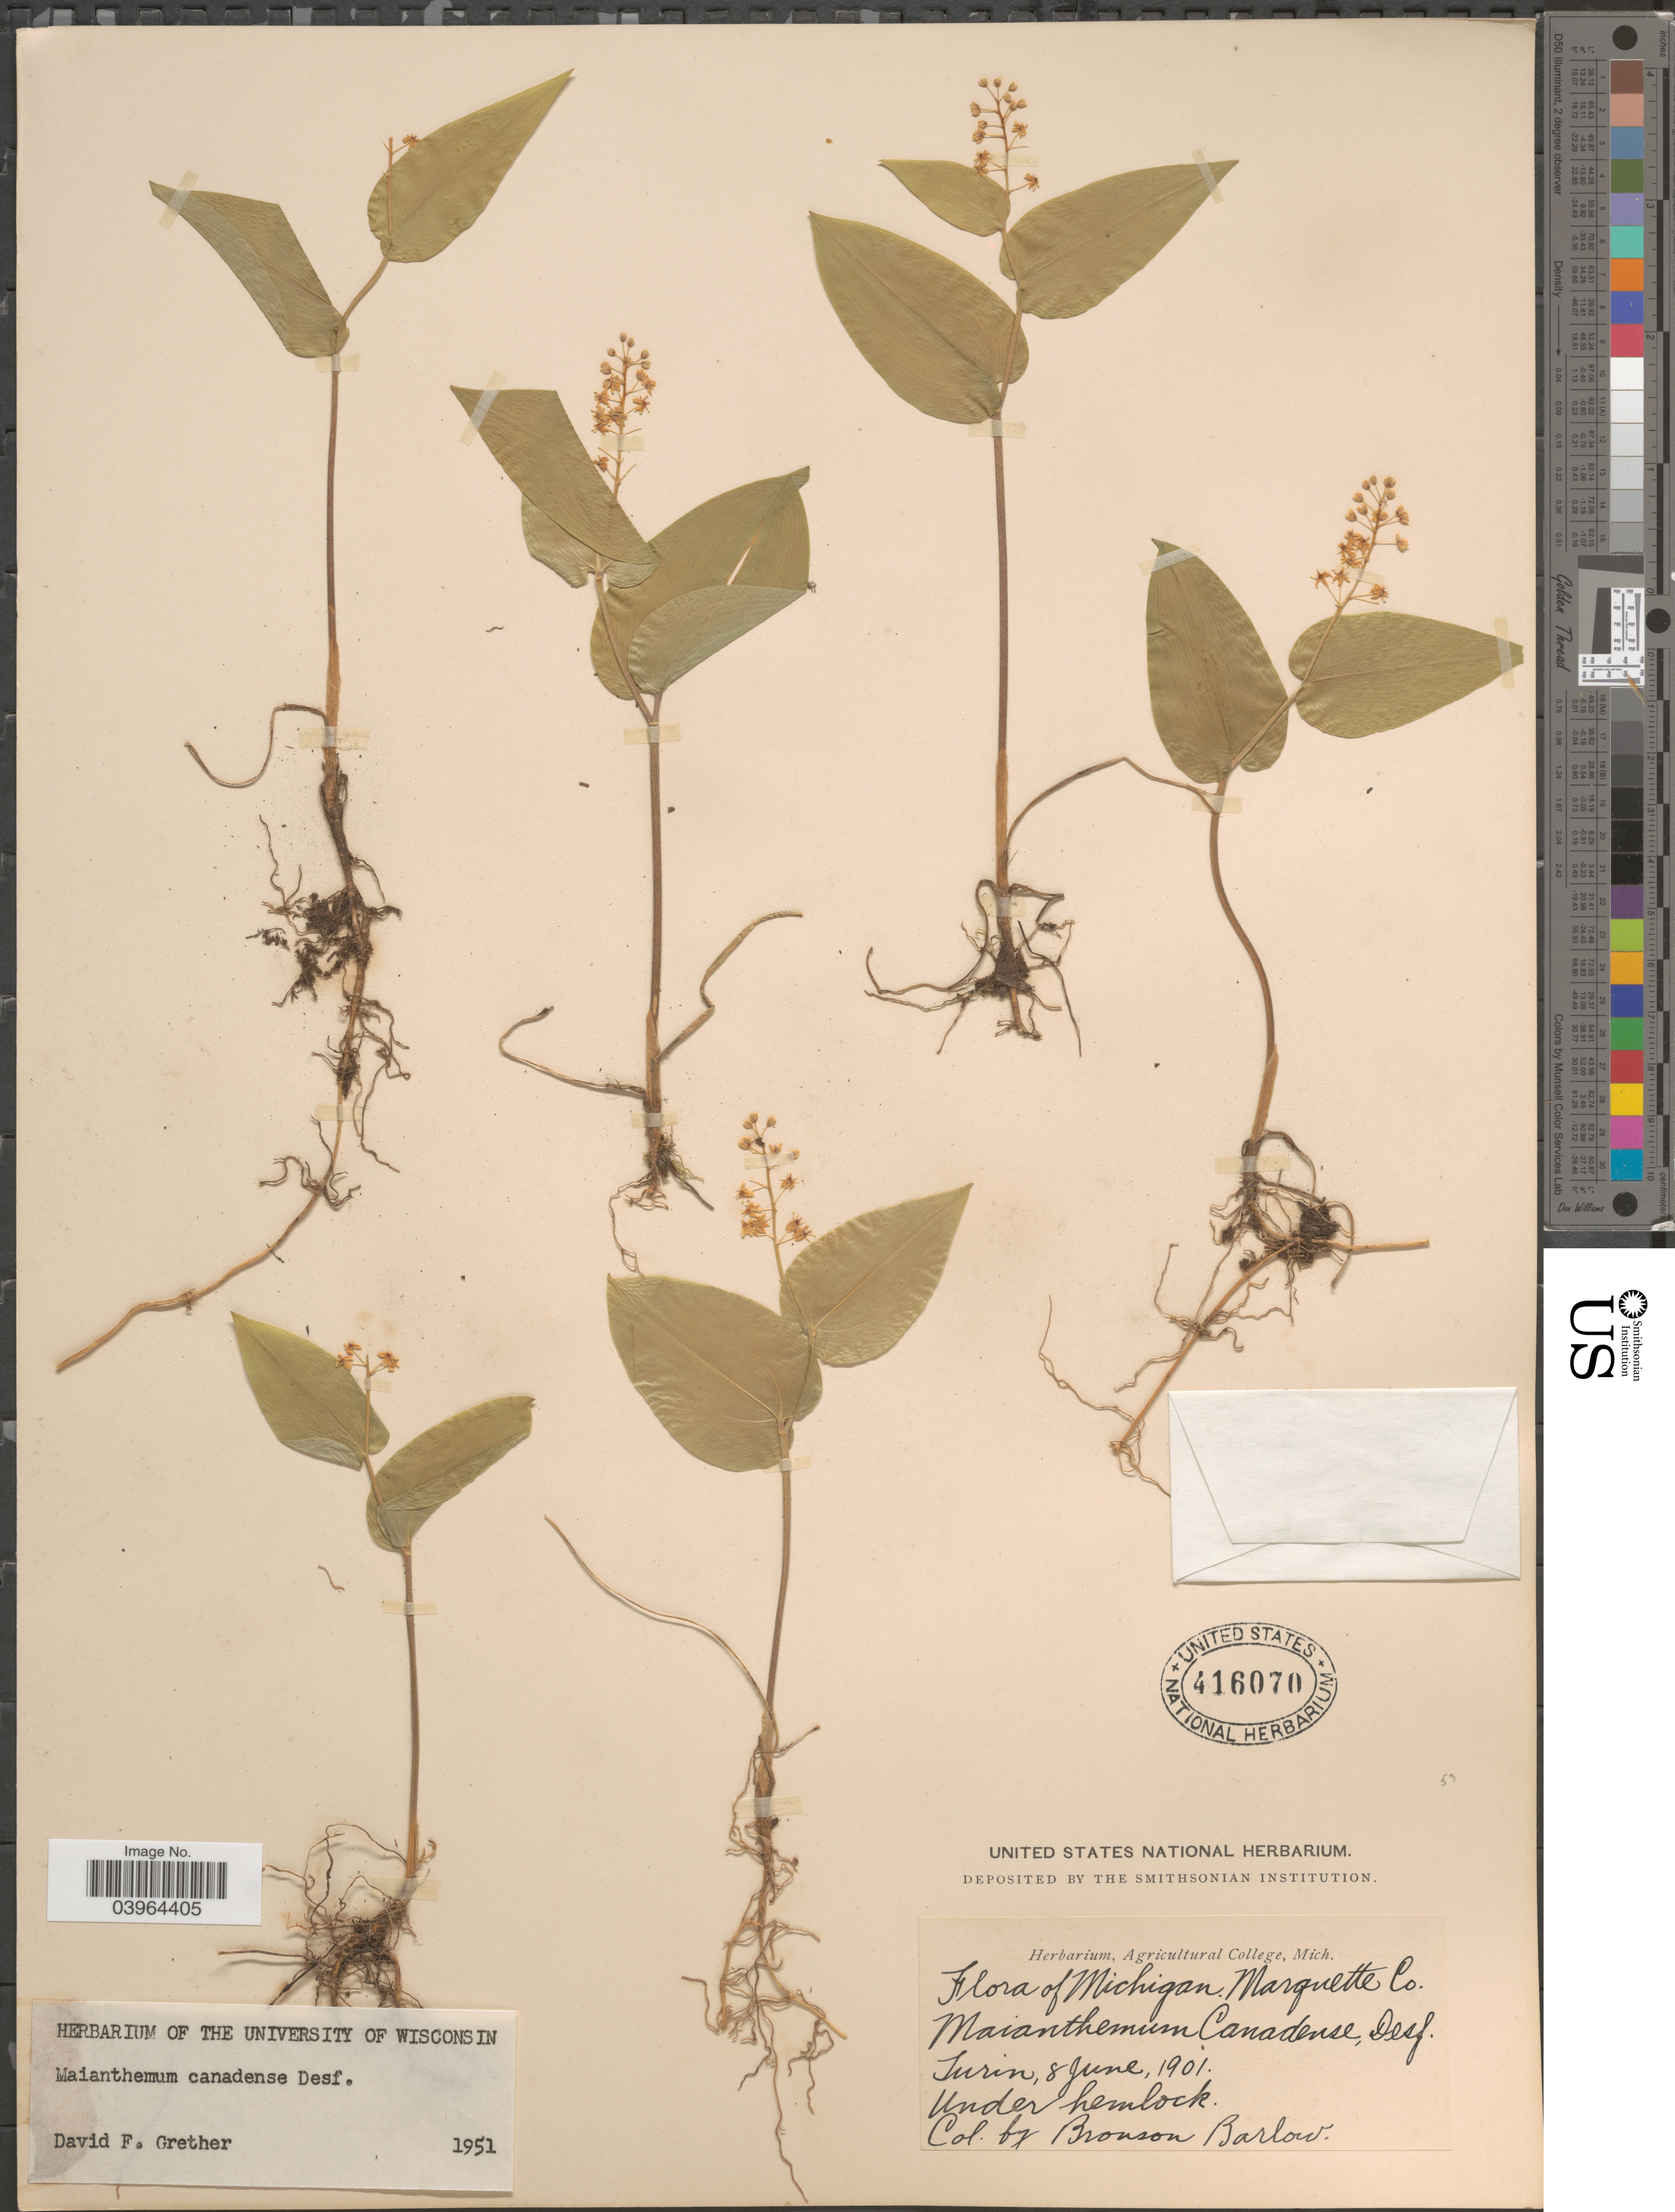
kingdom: Plantae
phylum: Tracheophyta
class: Liliopsida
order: Asparagales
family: Asparagaceae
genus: Maianthemum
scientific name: Maianthemum canadense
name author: Desf.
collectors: Barlow, B.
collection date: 1901-06-08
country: United States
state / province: Michigan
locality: Marquette Co. Turin.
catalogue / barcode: US 416070